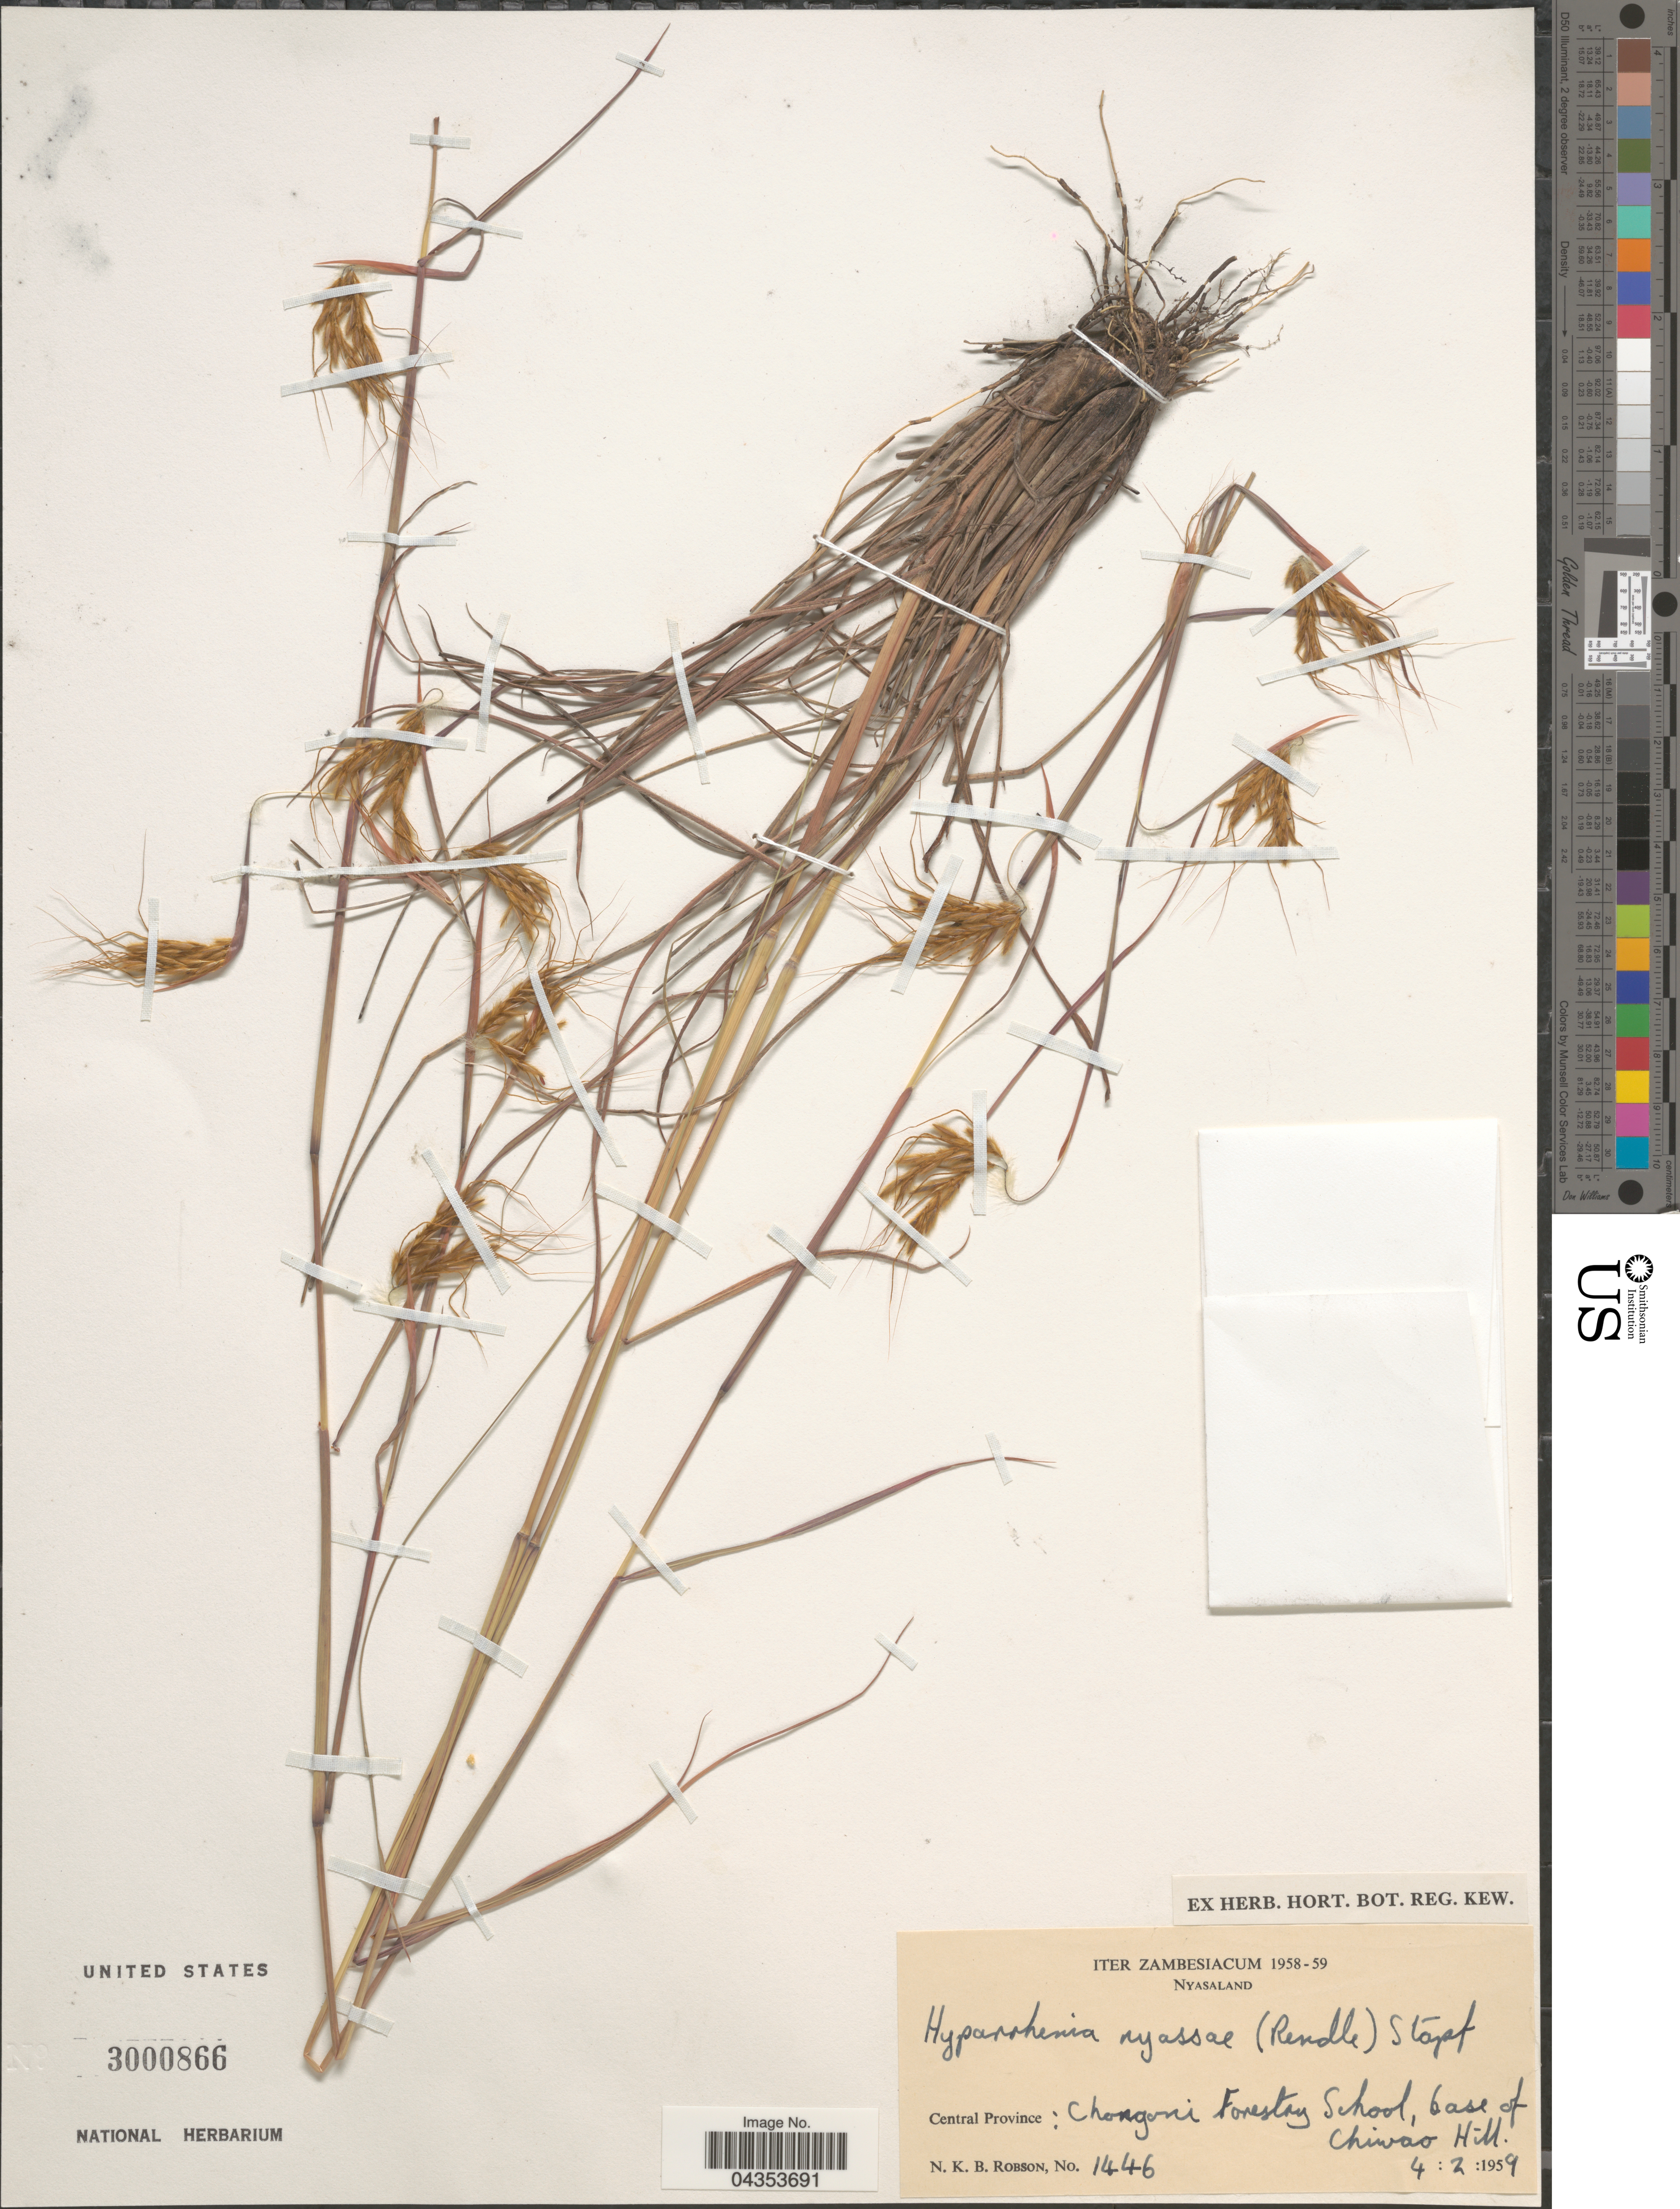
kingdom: Plantae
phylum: Tracheophyta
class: Liliopsida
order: Poales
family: Poaceae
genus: Hyparrhenia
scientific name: Hyparrhenia nyassae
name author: (Rendle) Stapf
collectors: N. Robson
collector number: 1446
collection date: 1959-02-04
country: Malawi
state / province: Central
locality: Iter Zambesiacum 1958-59. Nyasaland. Central Province: Chongoni Forestry School, base of Chiwao Hill.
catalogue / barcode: US 3000866